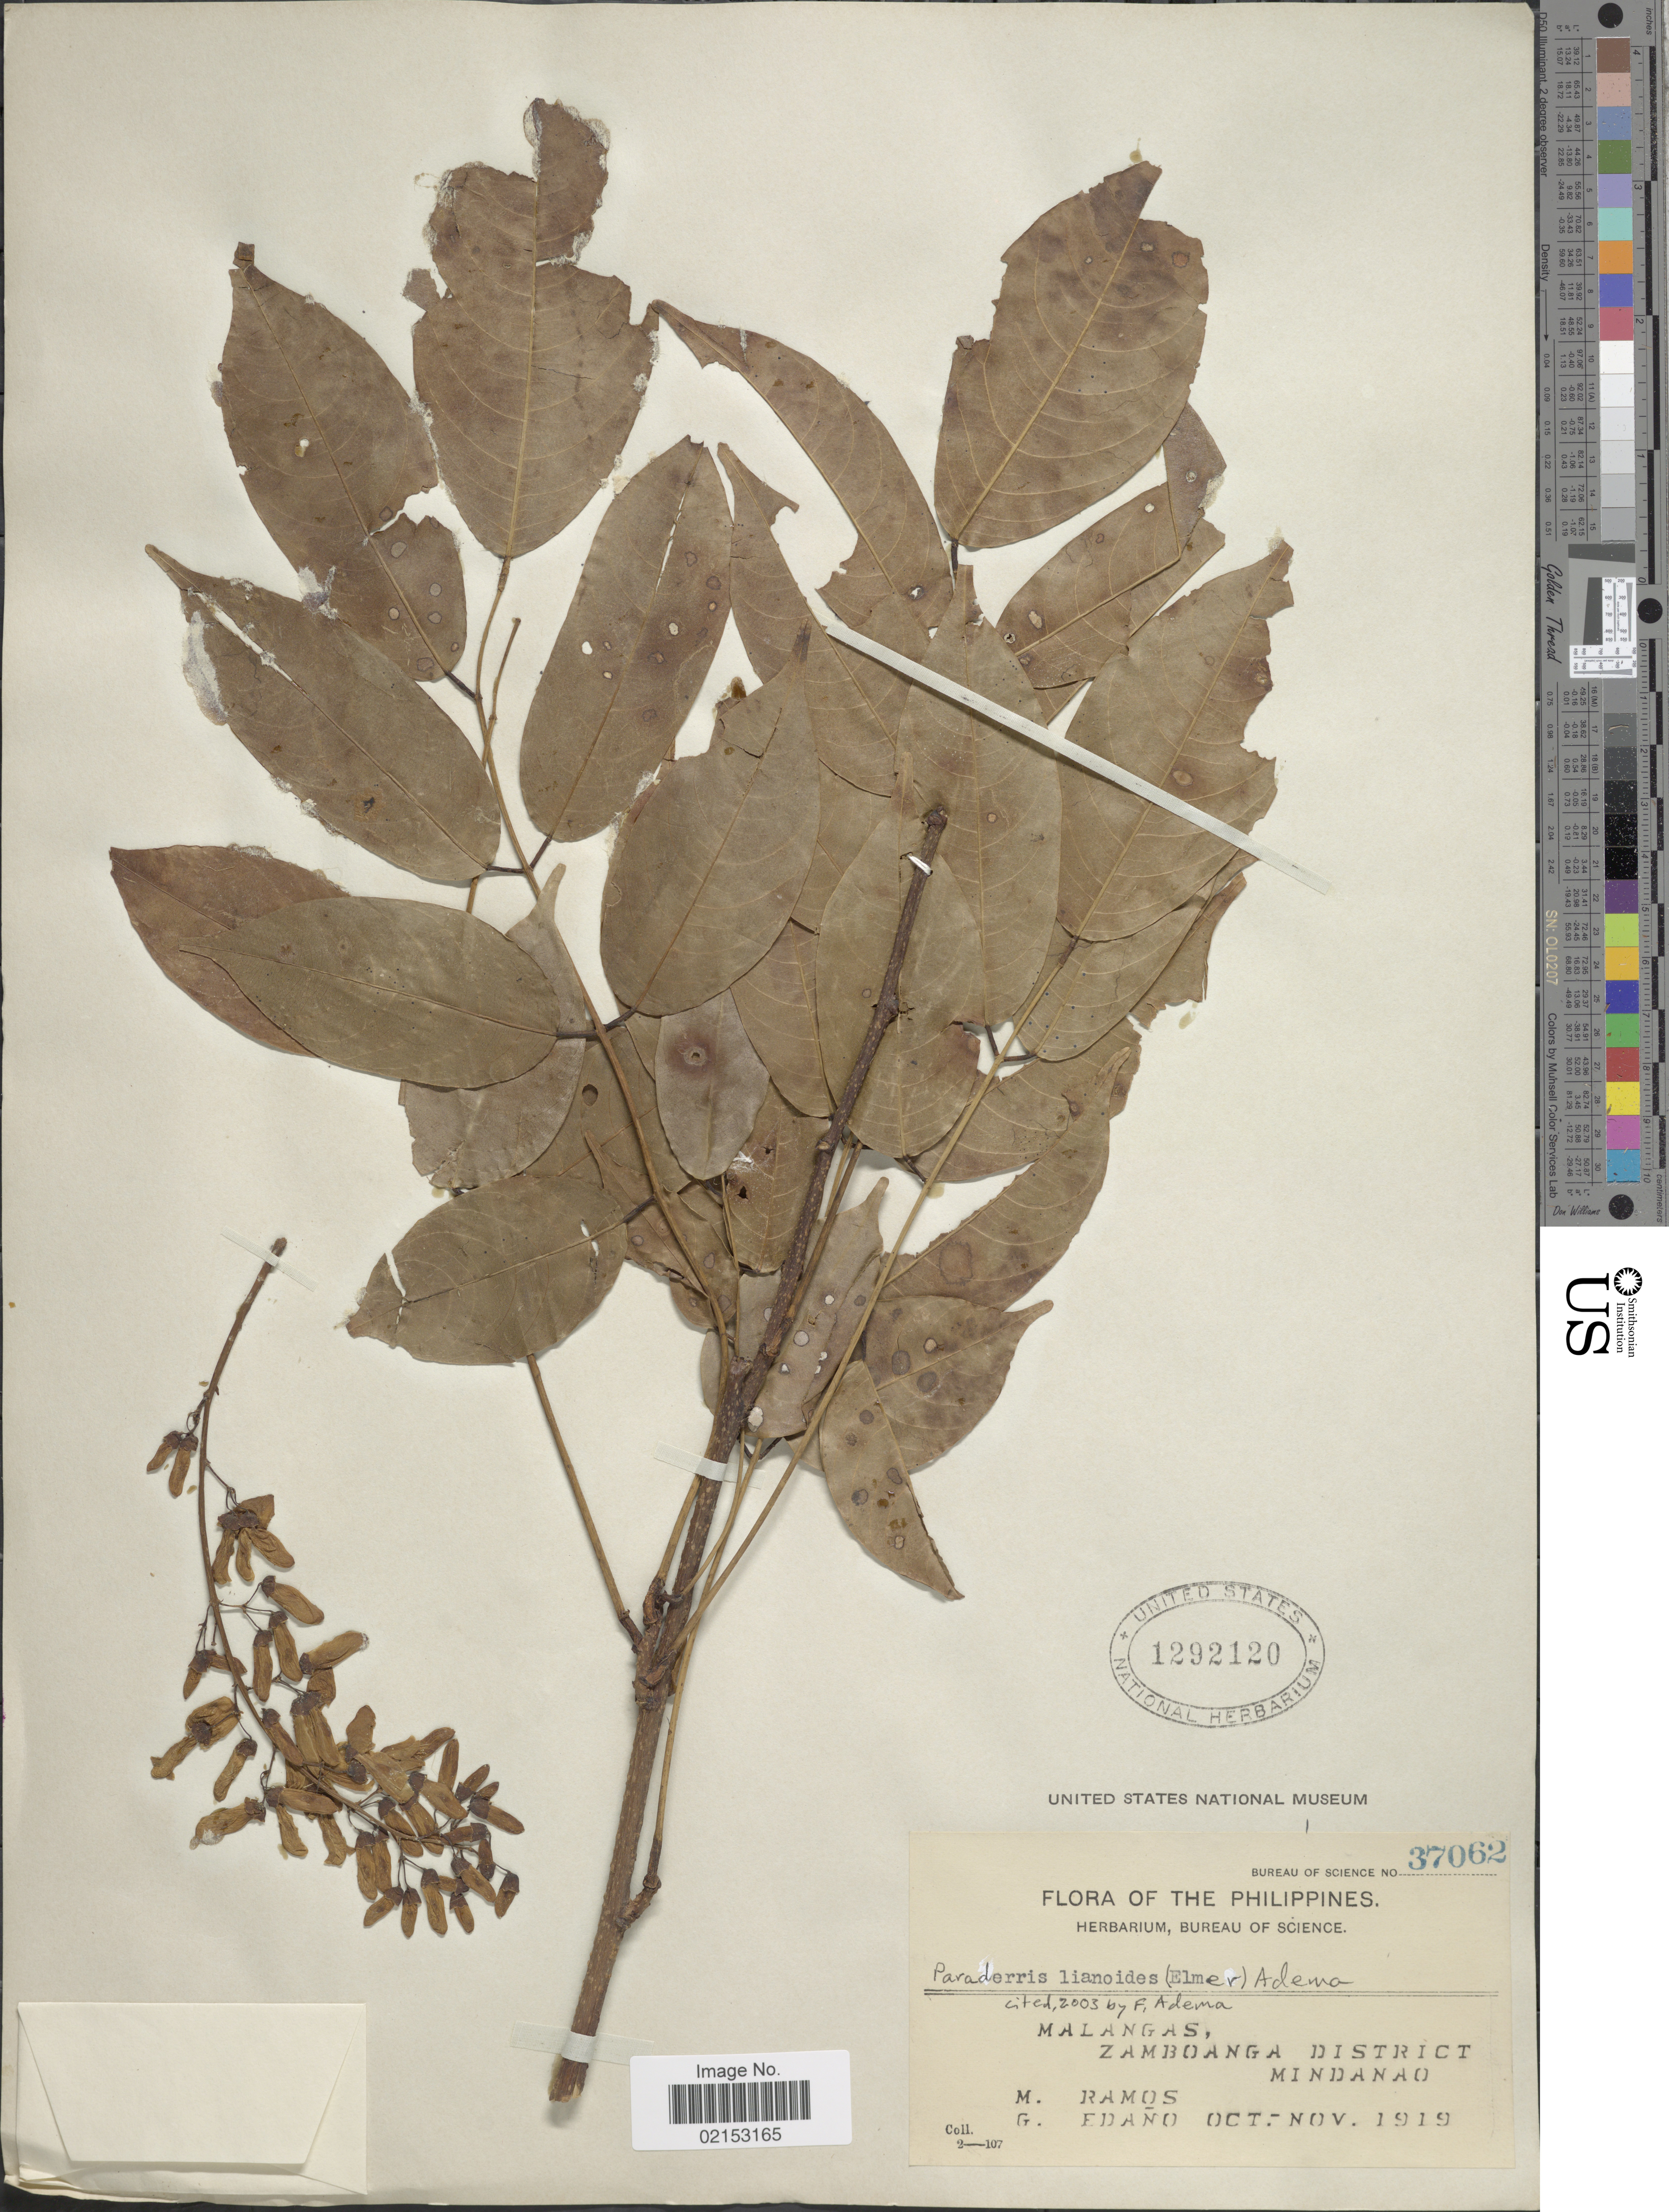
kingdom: Plantae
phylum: Tracheophyta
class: Magnoliopsida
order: Fabales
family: Fabaceae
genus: Derris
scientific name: Derris lianoides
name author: Elmer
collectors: M. Ramos & G. Edaño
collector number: Bureau of Science 37062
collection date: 1919-10/1919-11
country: Philippines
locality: Malangas, Zamboanga District, Mindanao.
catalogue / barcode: US 1292120